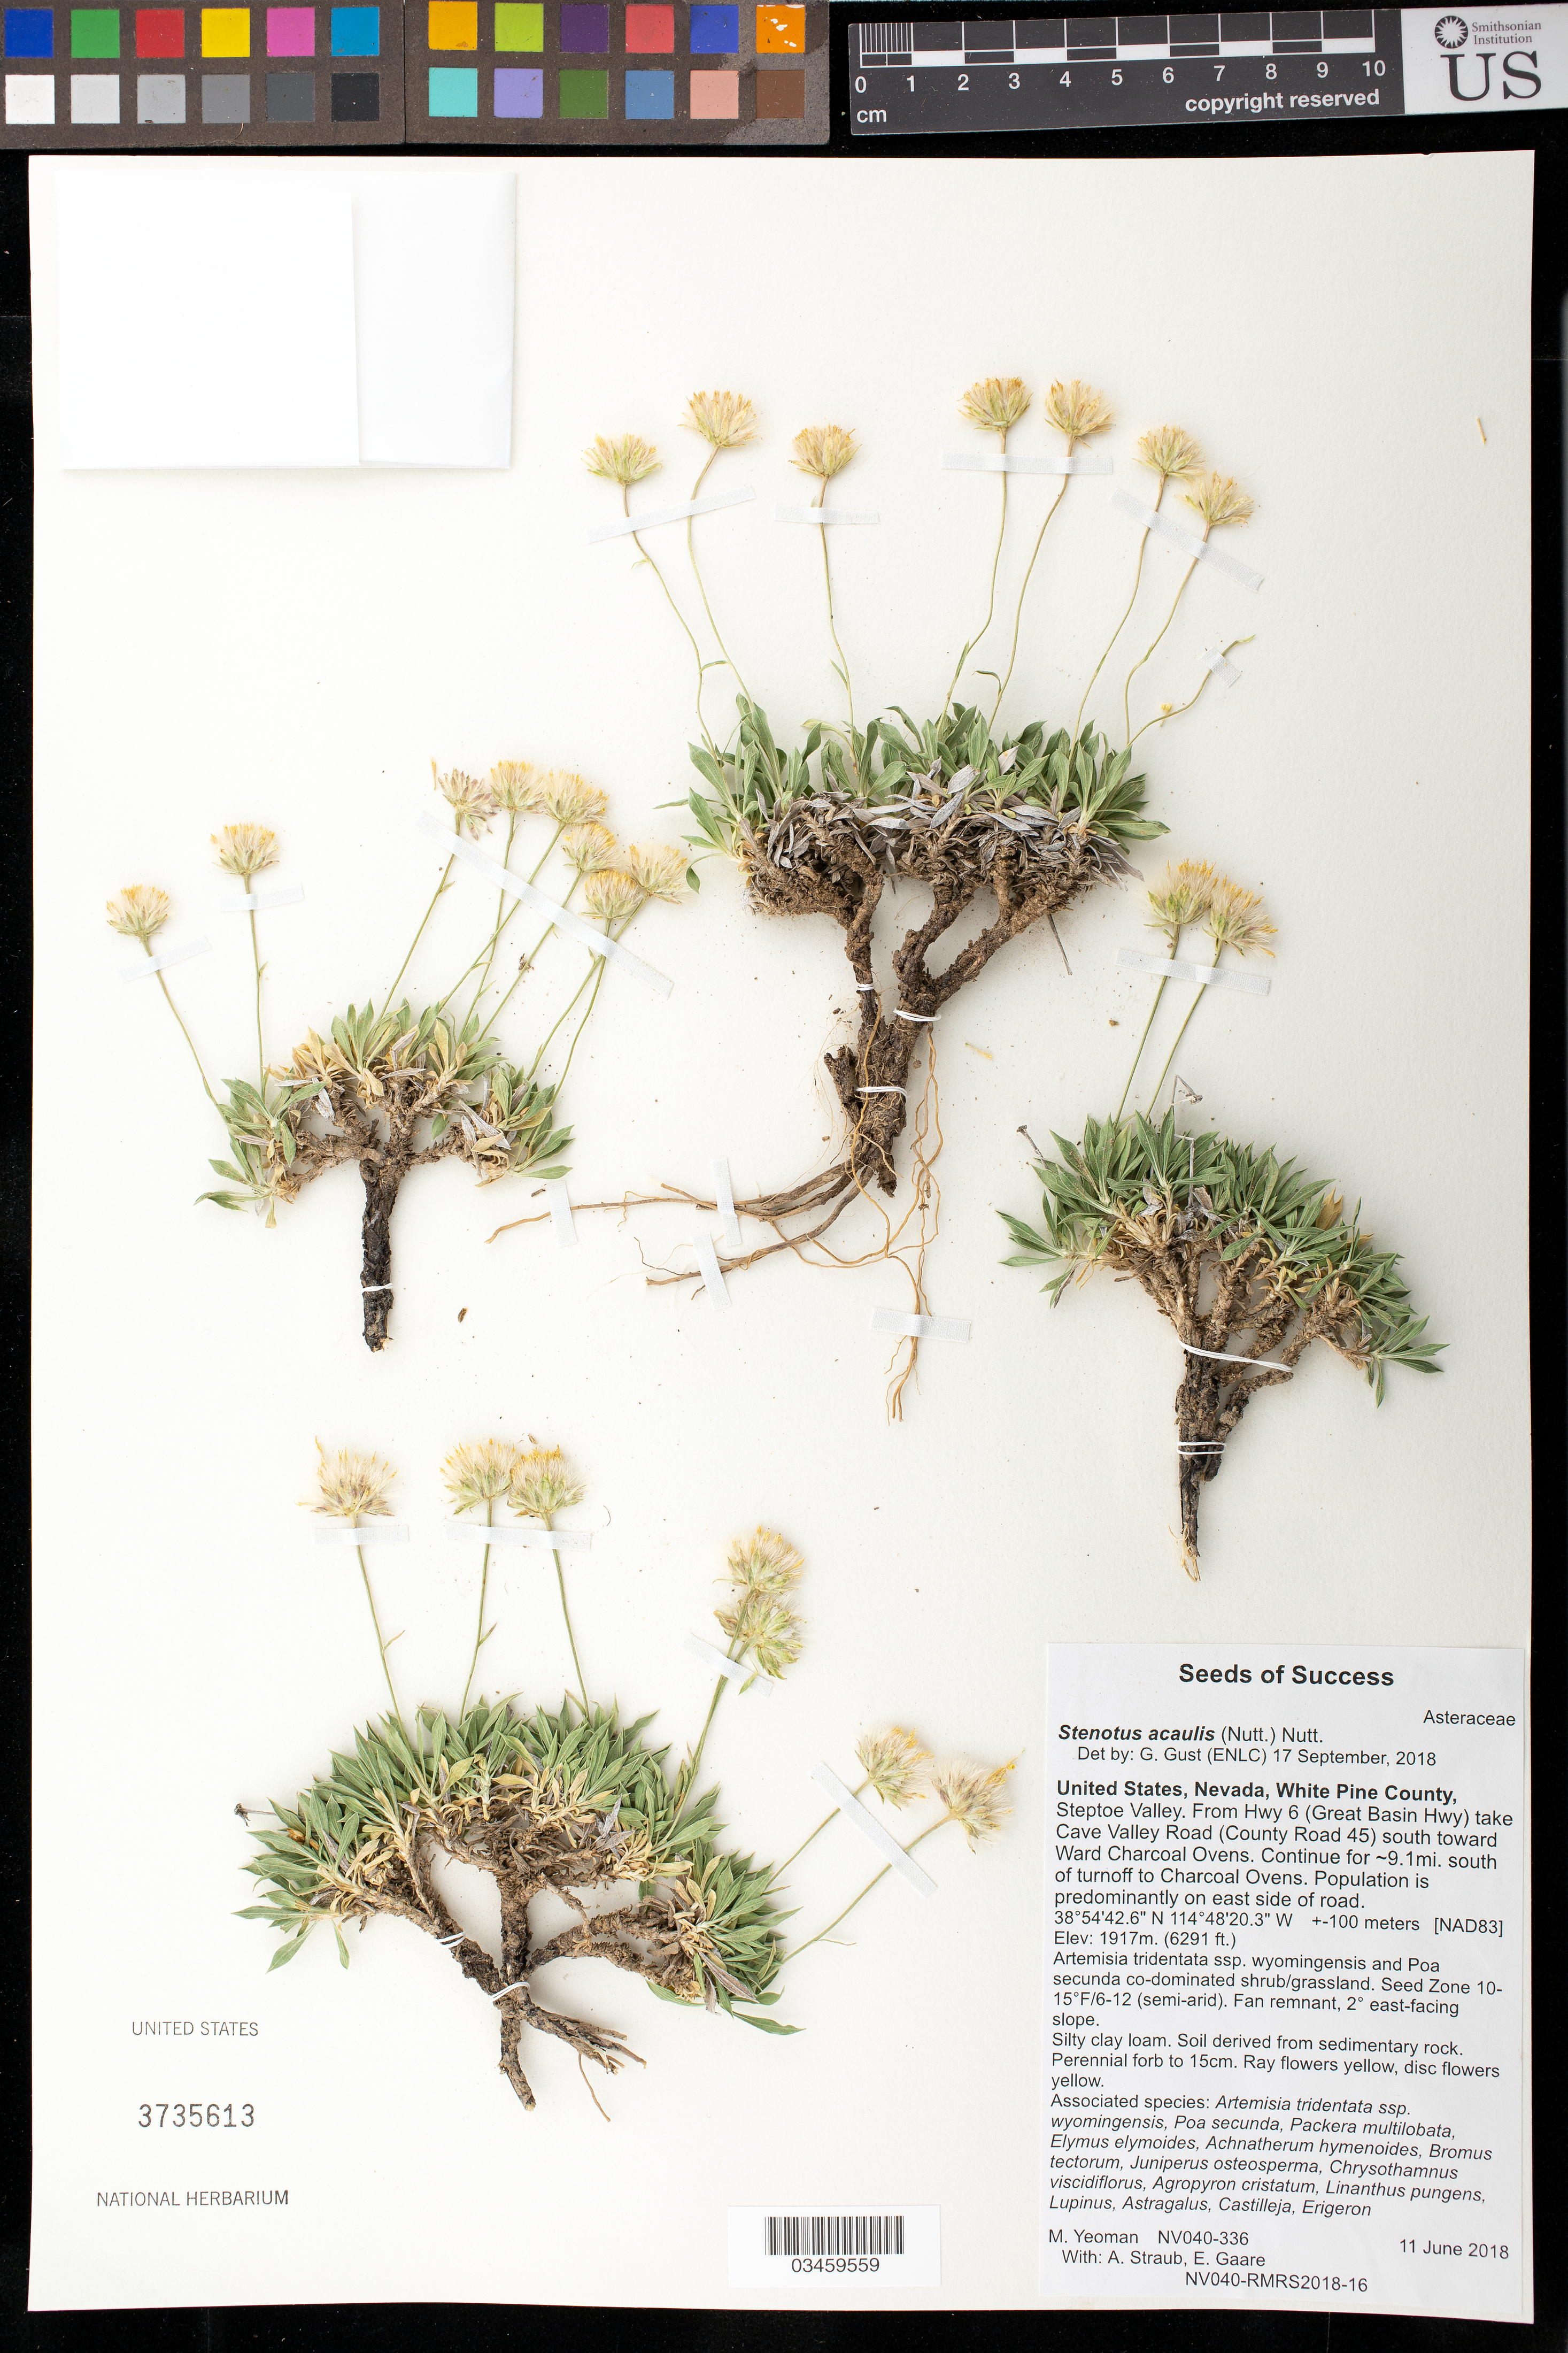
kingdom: Plantae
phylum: Tracheophyta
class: Magnoliopsida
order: Asterales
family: Asteraceae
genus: Stenotus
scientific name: Stenotus acaulis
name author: (Nutt.) Nutt.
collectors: M. Yeoman, A. Straub & E. Gaare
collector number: NV040-RMRS2018-16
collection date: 2018-06-11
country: United States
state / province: Nevada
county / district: White Pine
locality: Steptoe Valley, from Hwy 6 (Great Basin Hwy) take Cave Valley Rd (County Rd 45) S toward Ward Charcoal Ovens, continue for 9.1 mi S of turnoff to Charcoal Ovens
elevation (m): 1917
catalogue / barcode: US 3735613